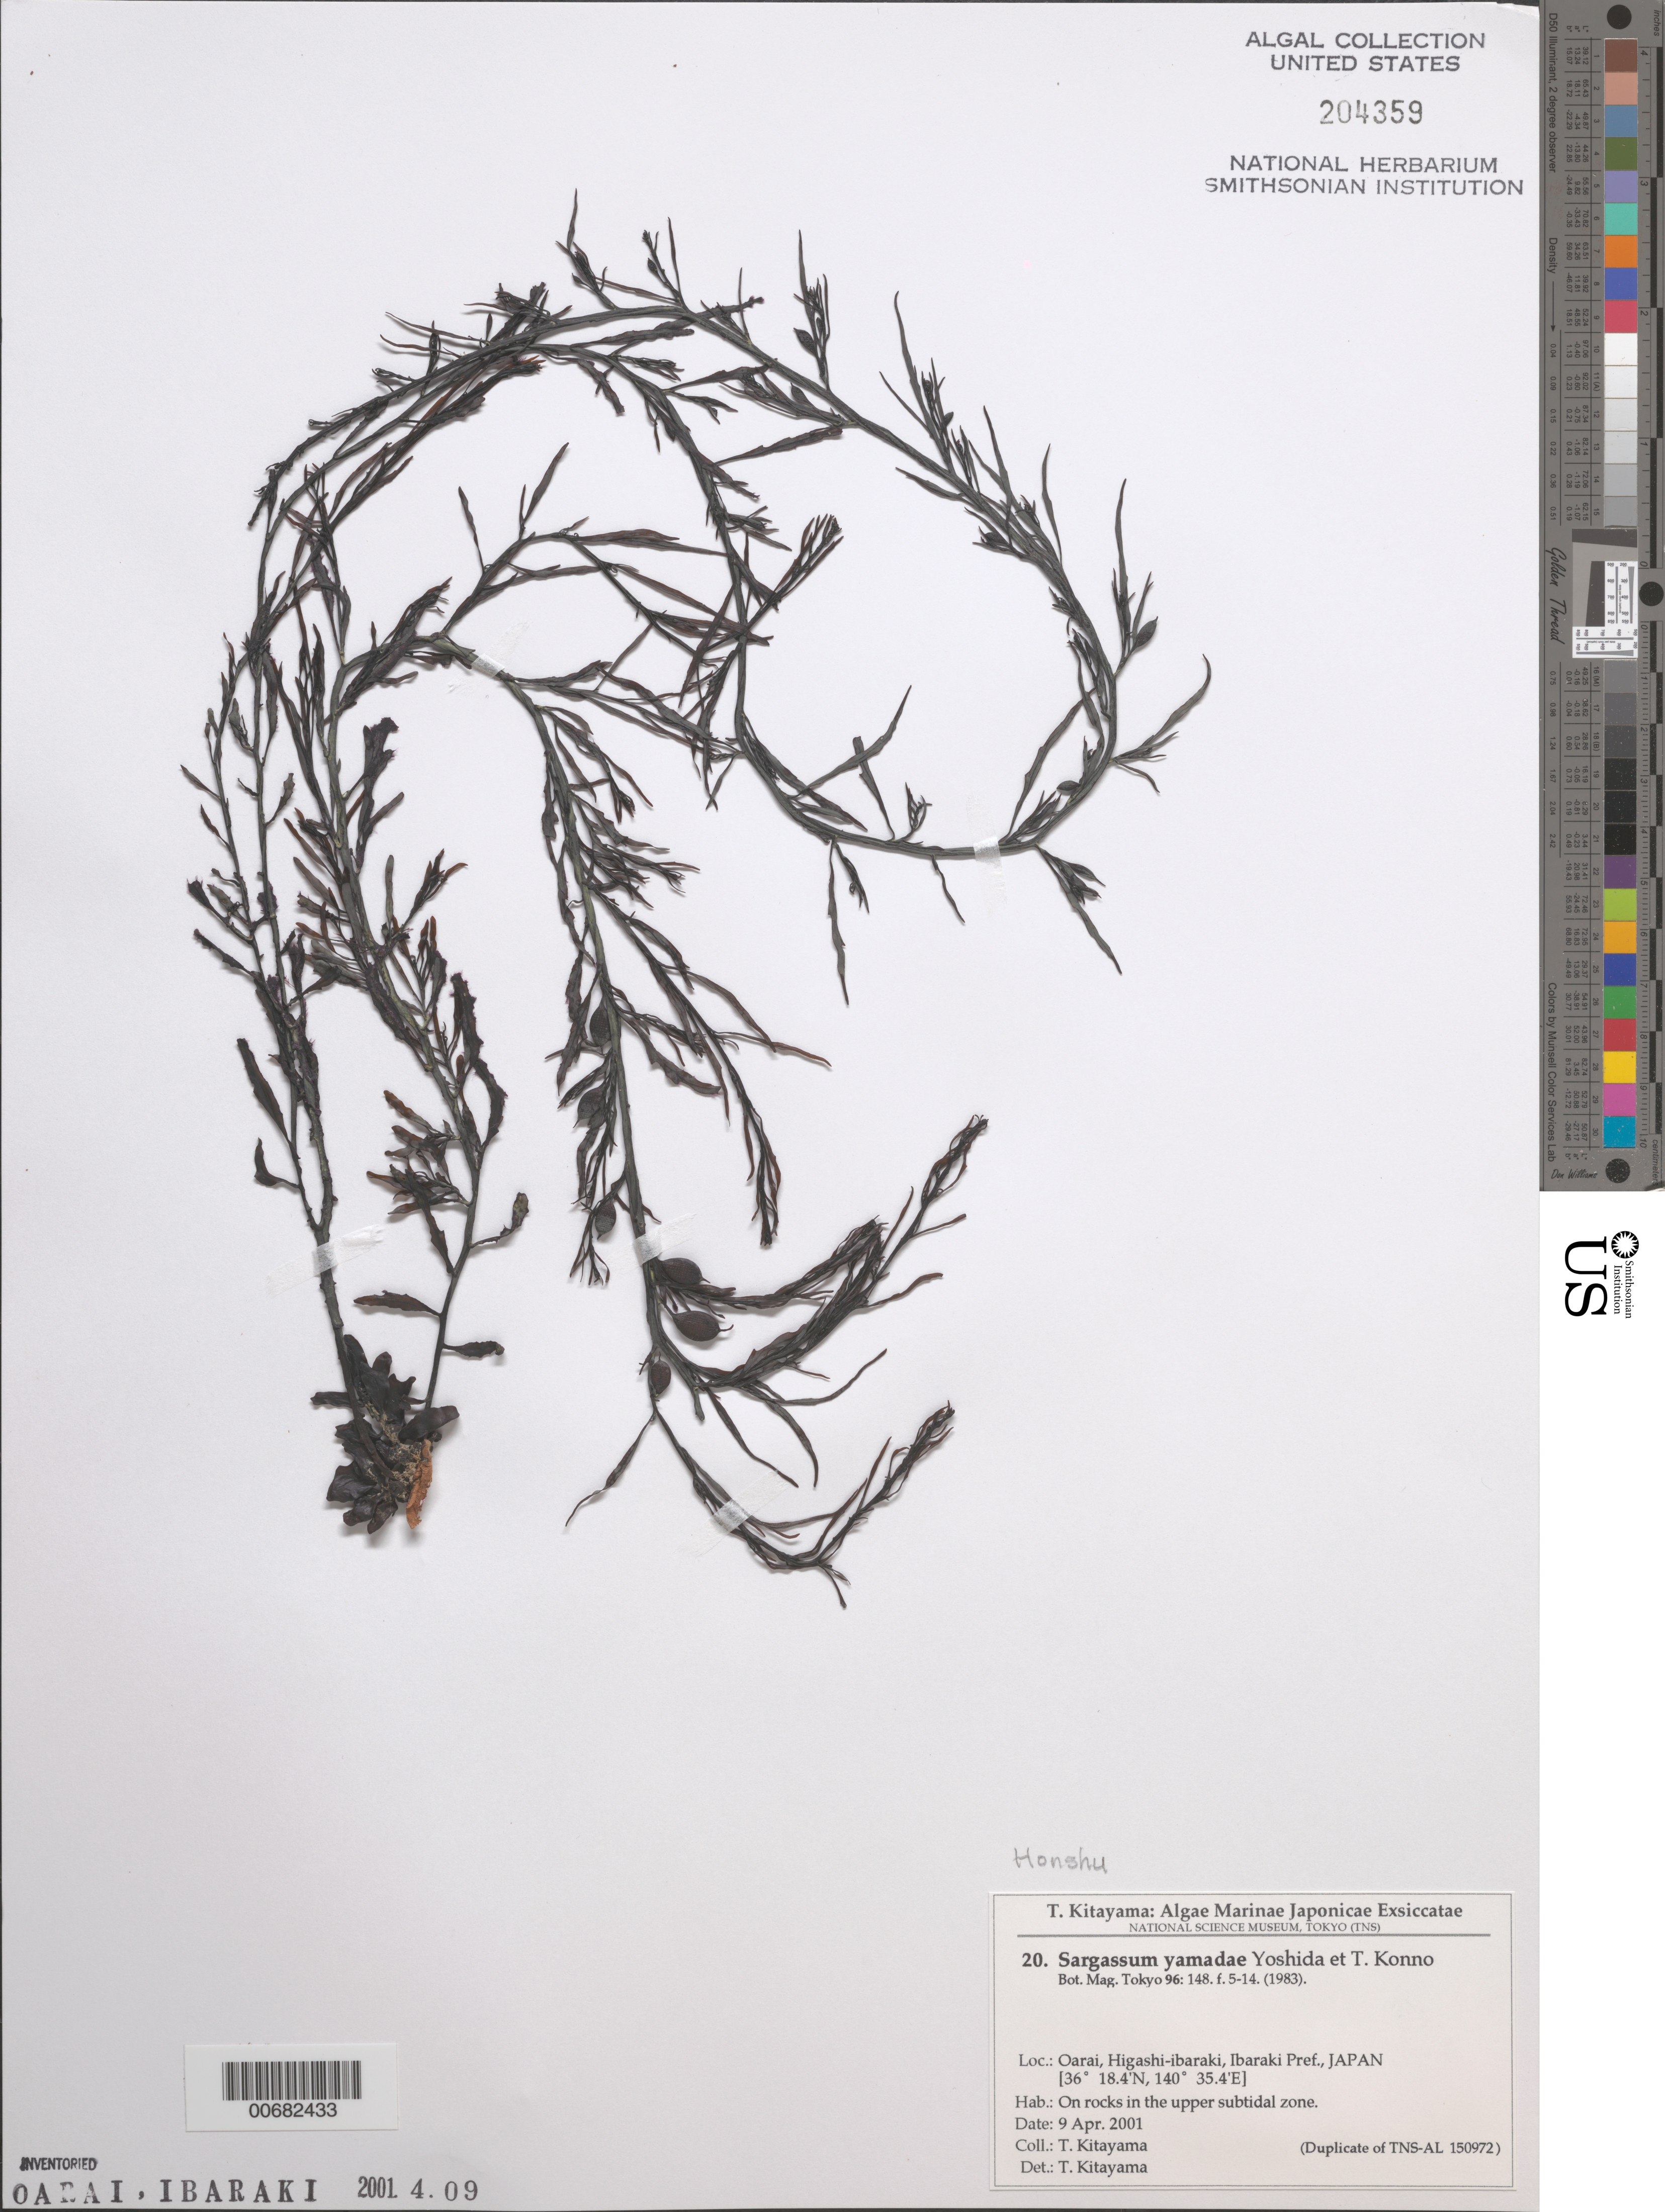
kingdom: Chromista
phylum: Ochrophyta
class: Phaeophyceae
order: Fucales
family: Sargassaceae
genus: Sargassum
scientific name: Sargassum yamadae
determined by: Kitayama, T.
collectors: T. Kitayama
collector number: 20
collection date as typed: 09 Apr 2001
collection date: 2001-04-09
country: Japan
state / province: Ibaraki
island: Honshu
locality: Oarai, Higashi-ibaraki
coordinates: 36 18.4' N, 140 35.4' E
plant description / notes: Kitayama, T., Algae Marinae Japonicae Exsiccatae, Fasc. I (Nos. 1-25)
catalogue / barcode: US 204359